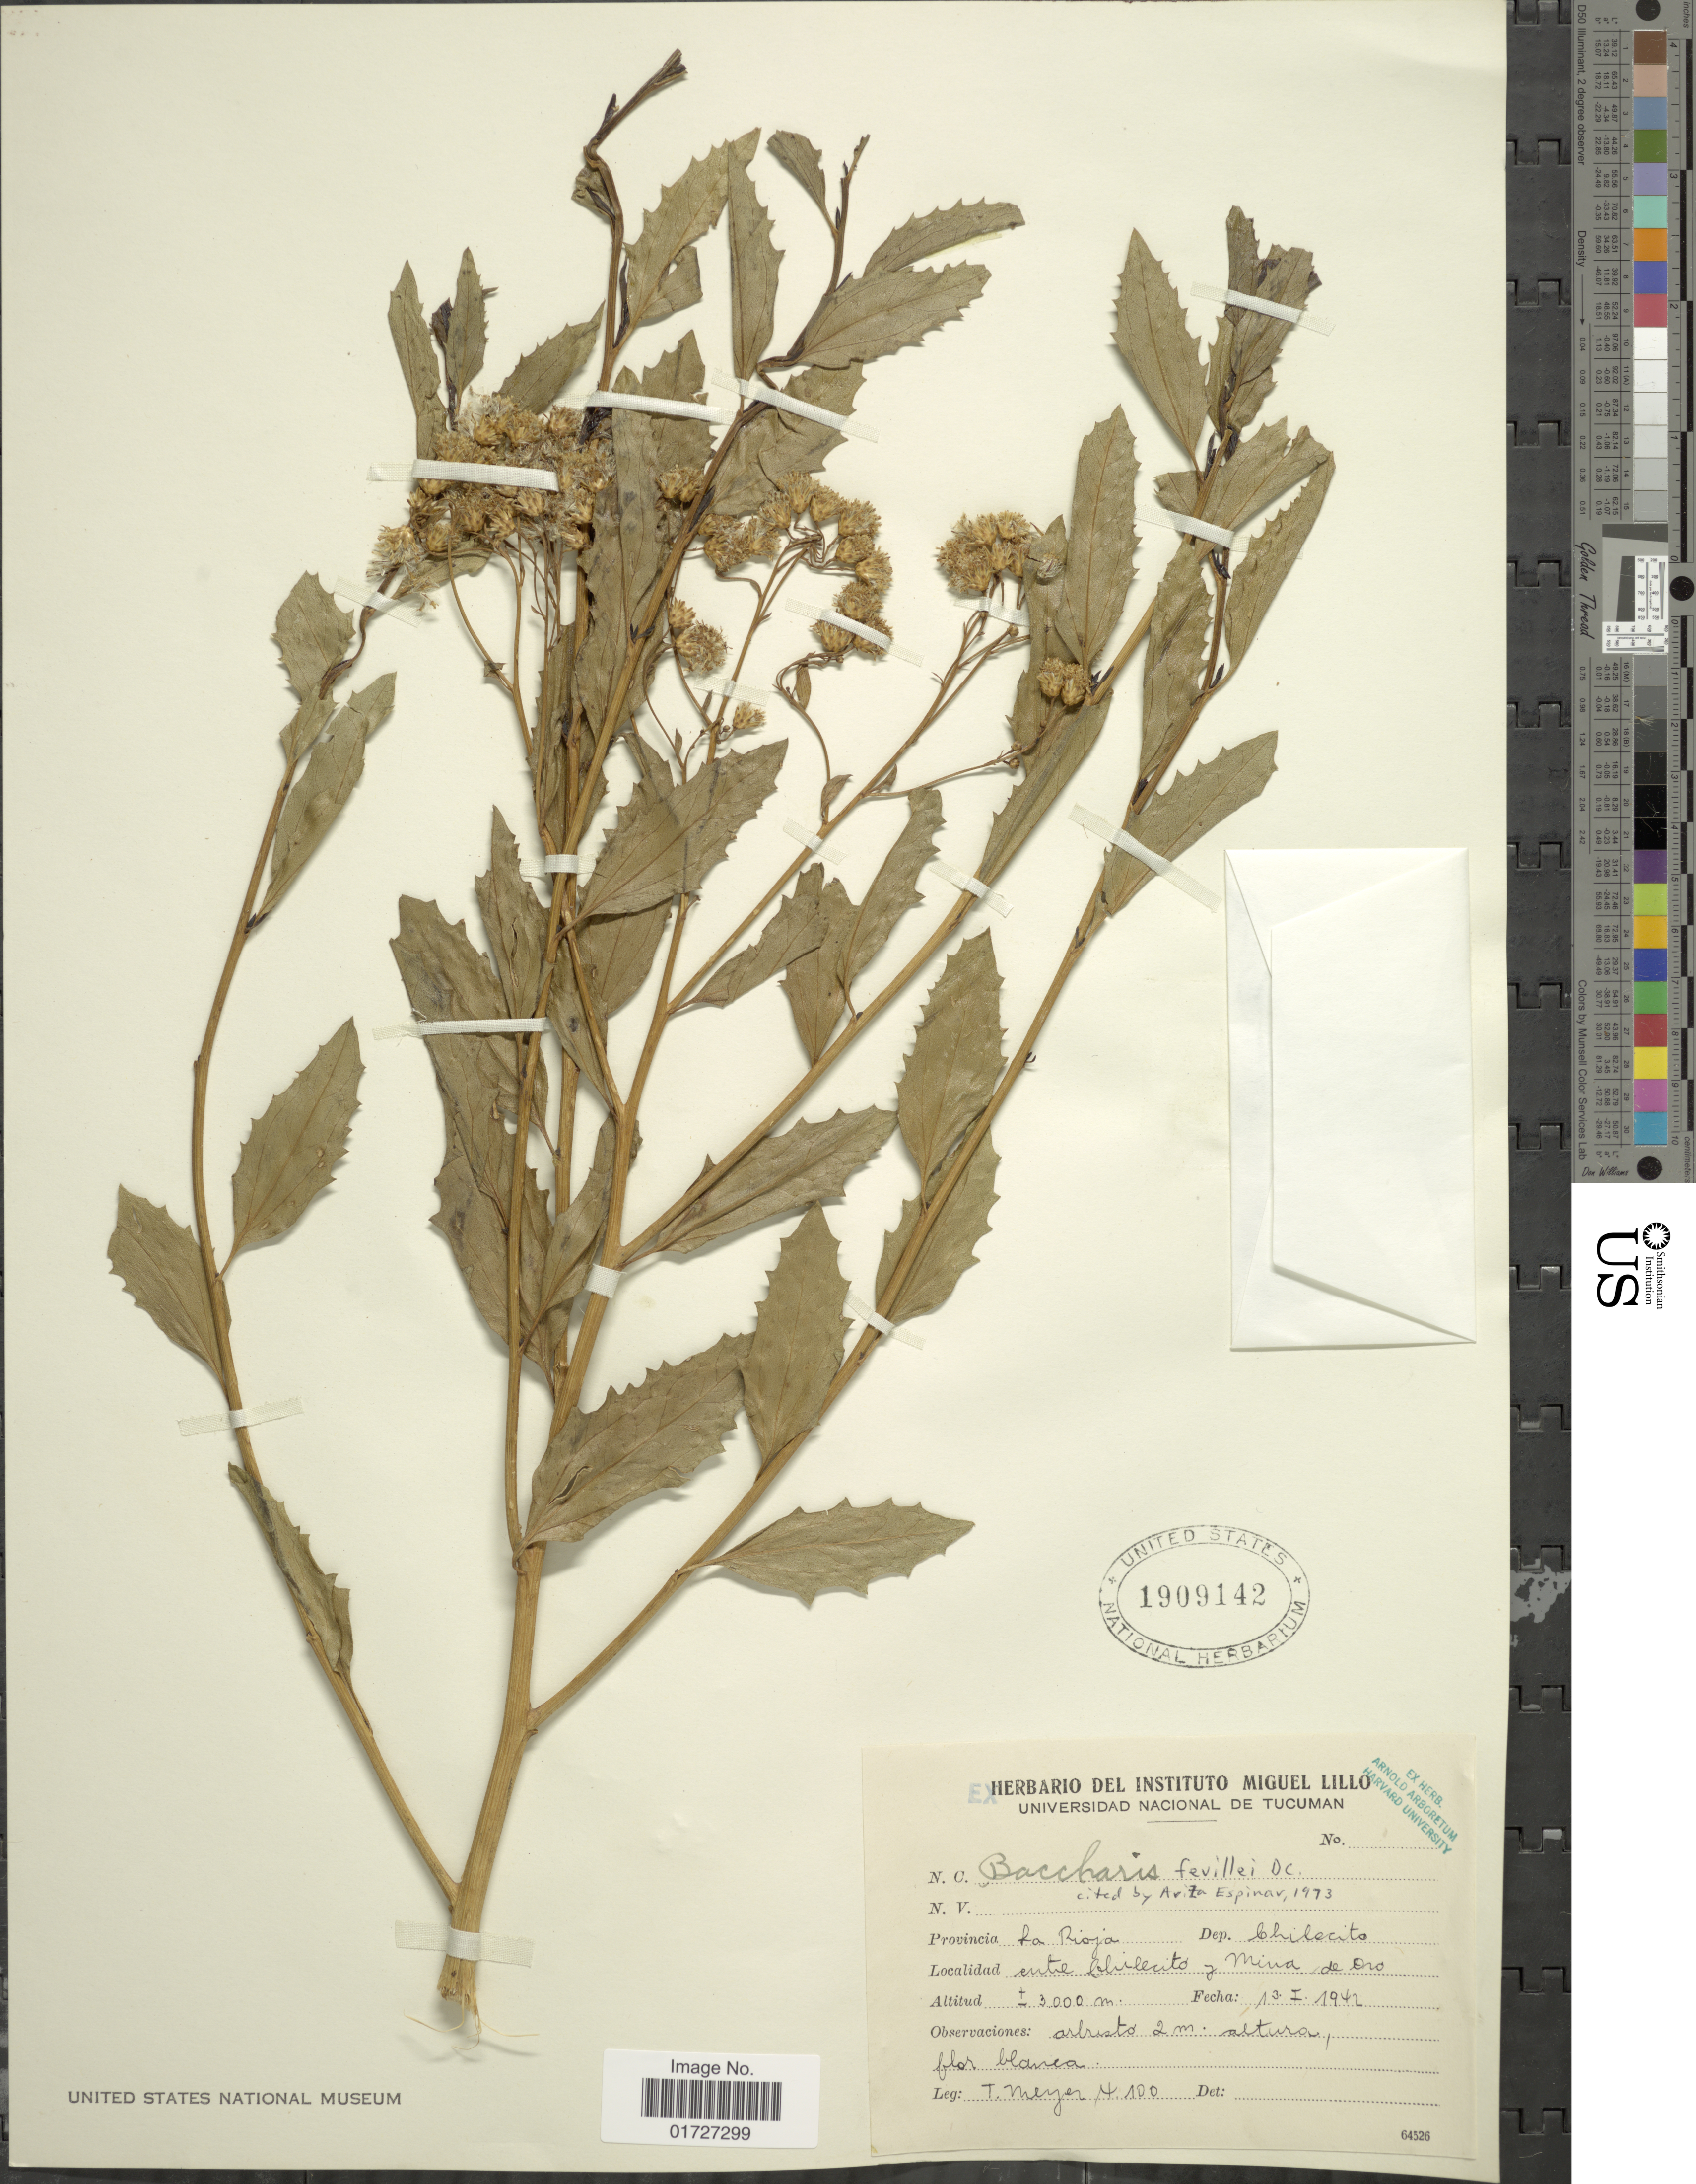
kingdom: Plantae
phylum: Tracheophyta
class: Magnoliopsida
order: Asterales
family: Asteraceae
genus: Baccharis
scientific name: Baccharis fevillei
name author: DC.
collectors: I. Meyer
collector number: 4100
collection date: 1942-01-13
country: Argentina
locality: Dep. Chilecito, entre Chilecito y Mina de Oro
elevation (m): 3000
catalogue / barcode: US 1909142